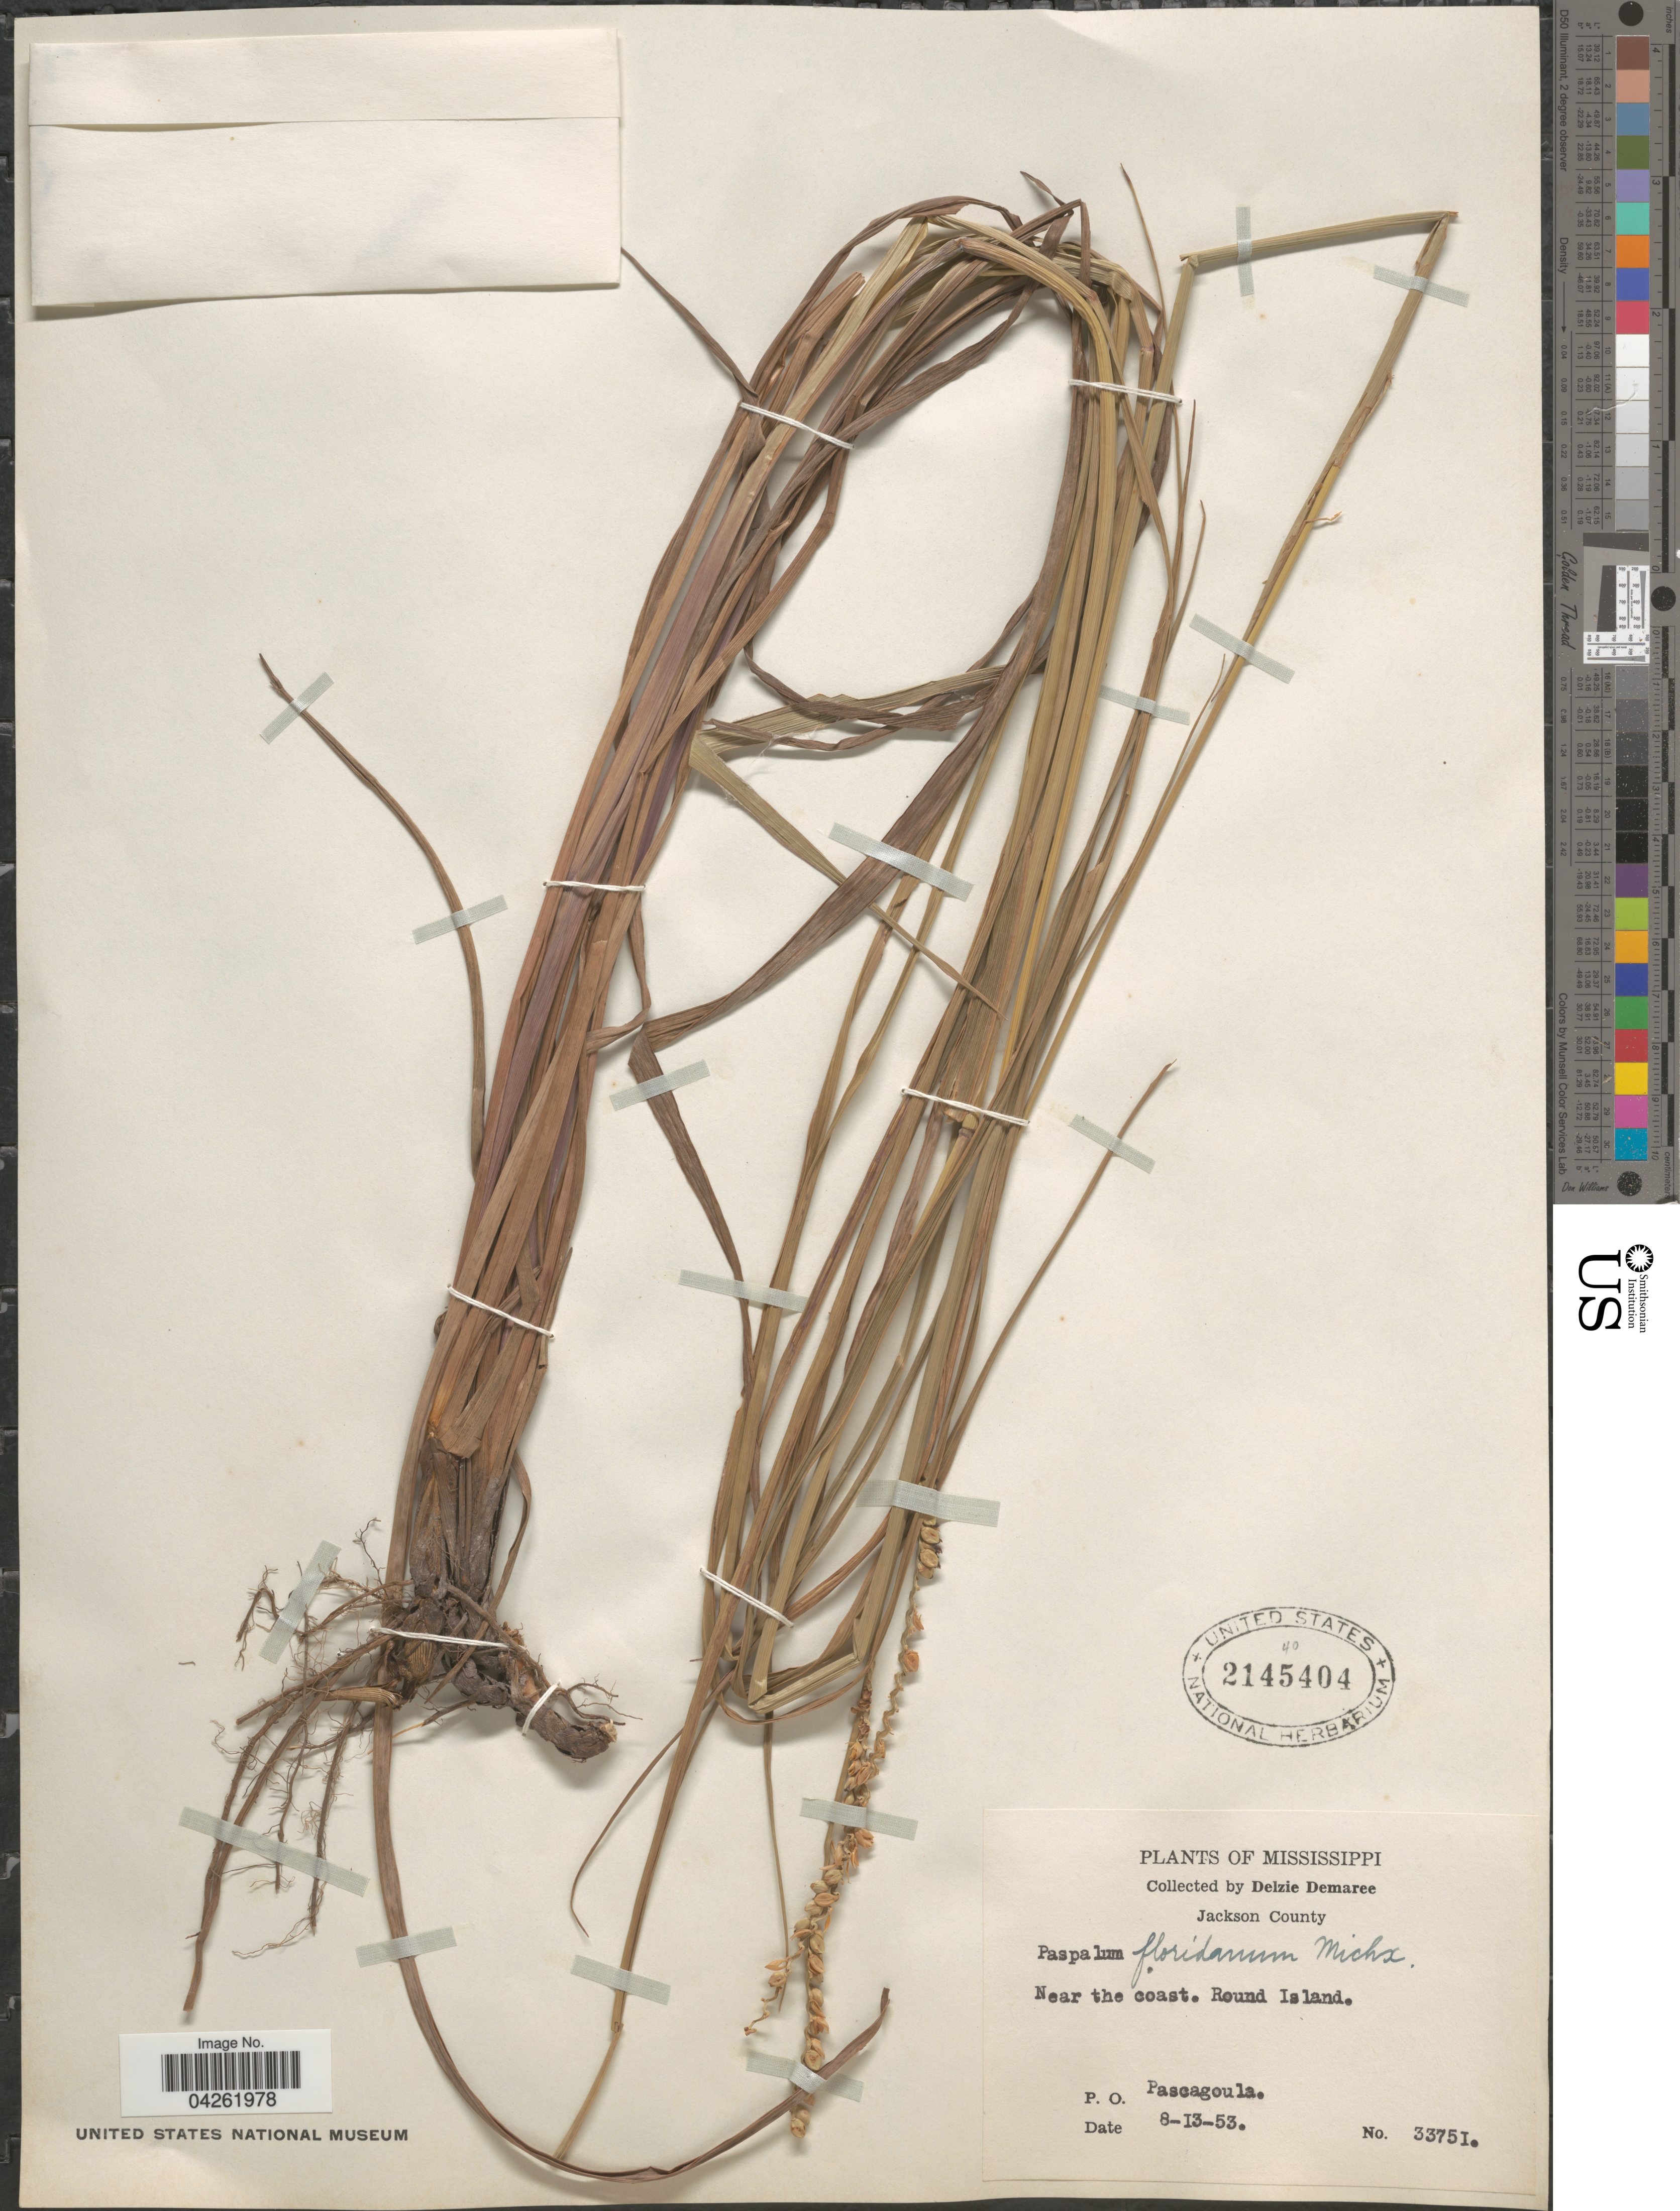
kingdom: Plantae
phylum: Tracheophyta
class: Liliopsida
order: Poales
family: Poaceae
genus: Paspalum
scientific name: Paspalum floridanum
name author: Michx.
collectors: D. Demaree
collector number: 33751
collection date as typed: Transcribed d/m/y: 13/8/53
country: United States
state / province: Mississippi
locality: Jackson County. Near the coast. Round Island. P.O. Pascagoula.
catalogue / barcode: US 2145404